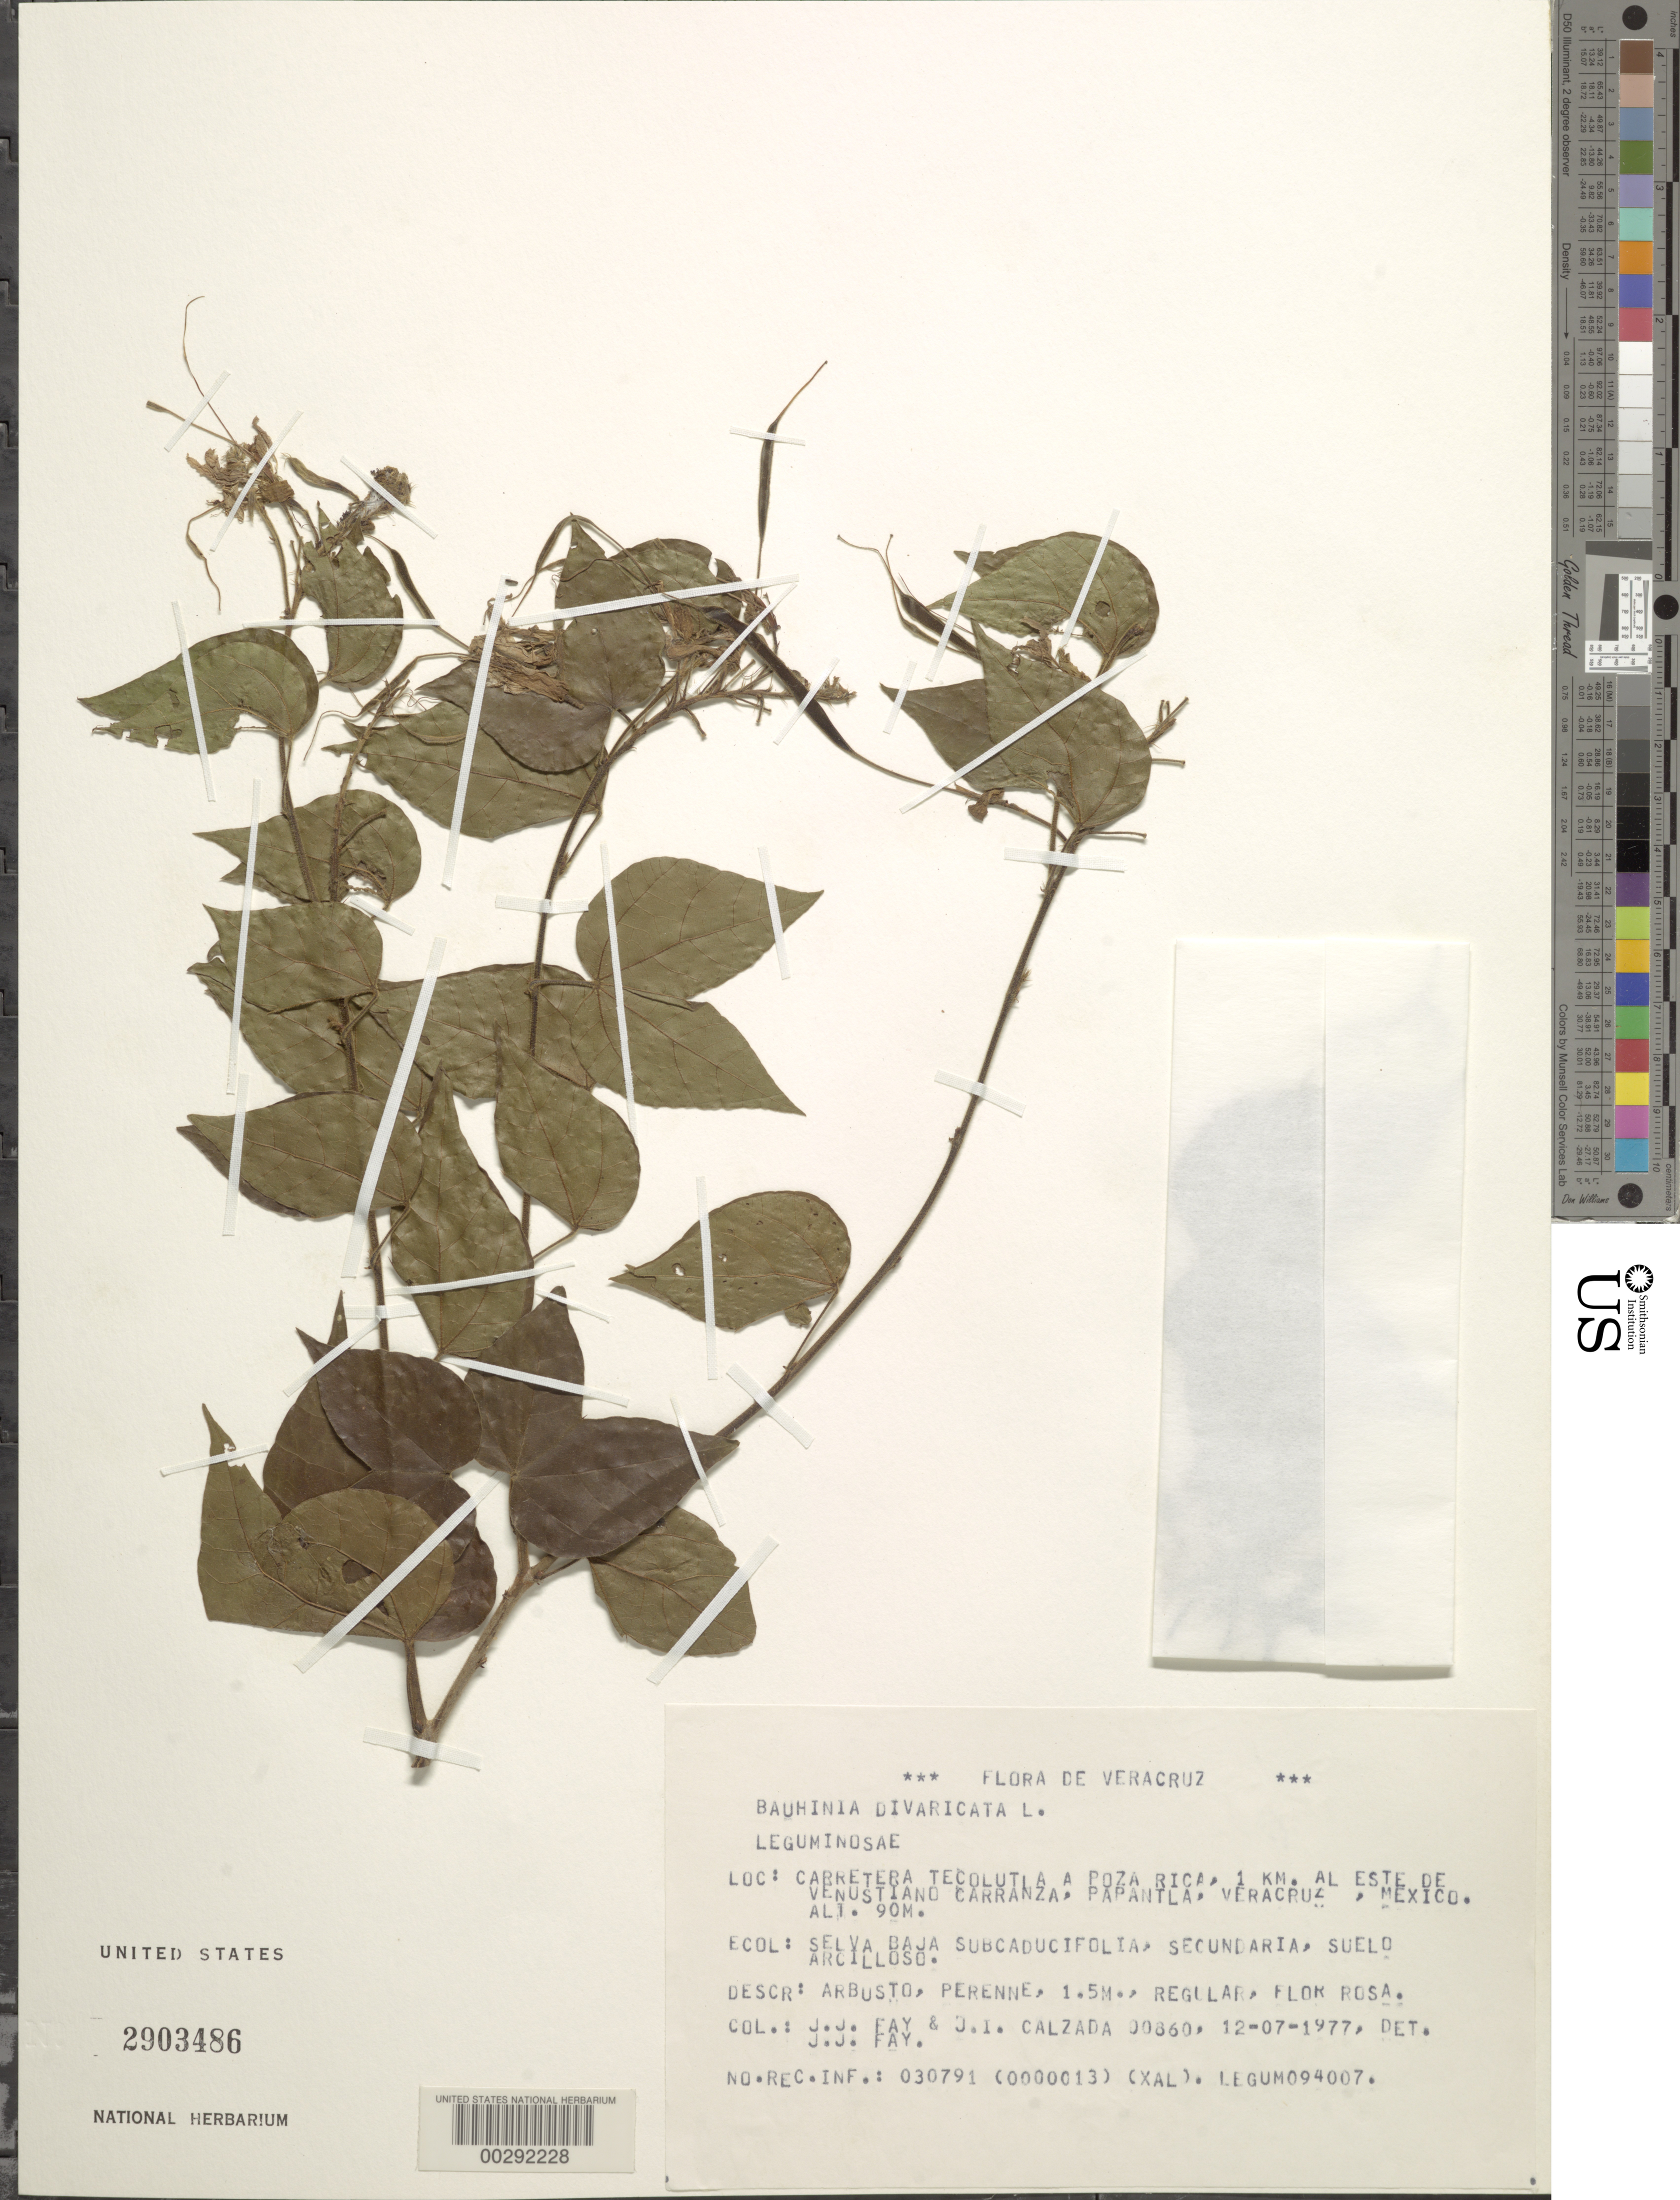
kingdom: Plantae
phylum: Tracheophyta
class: Magnoliopsida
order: Fabales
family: Fabaceae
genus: Bauhinia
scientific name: Bauhinia divaricata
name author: L.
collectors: J. J. Fay & J. I. Calzada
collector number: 860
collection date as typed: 12 Jun 1977 or Jul 12 1977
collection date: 1977-06-12 or 1977-12-07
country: Mexico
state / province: Veracruz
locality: Carretera tecolutia a poza rica, 1 km E of venustiano carranza, papantla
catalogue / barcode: US 2903486